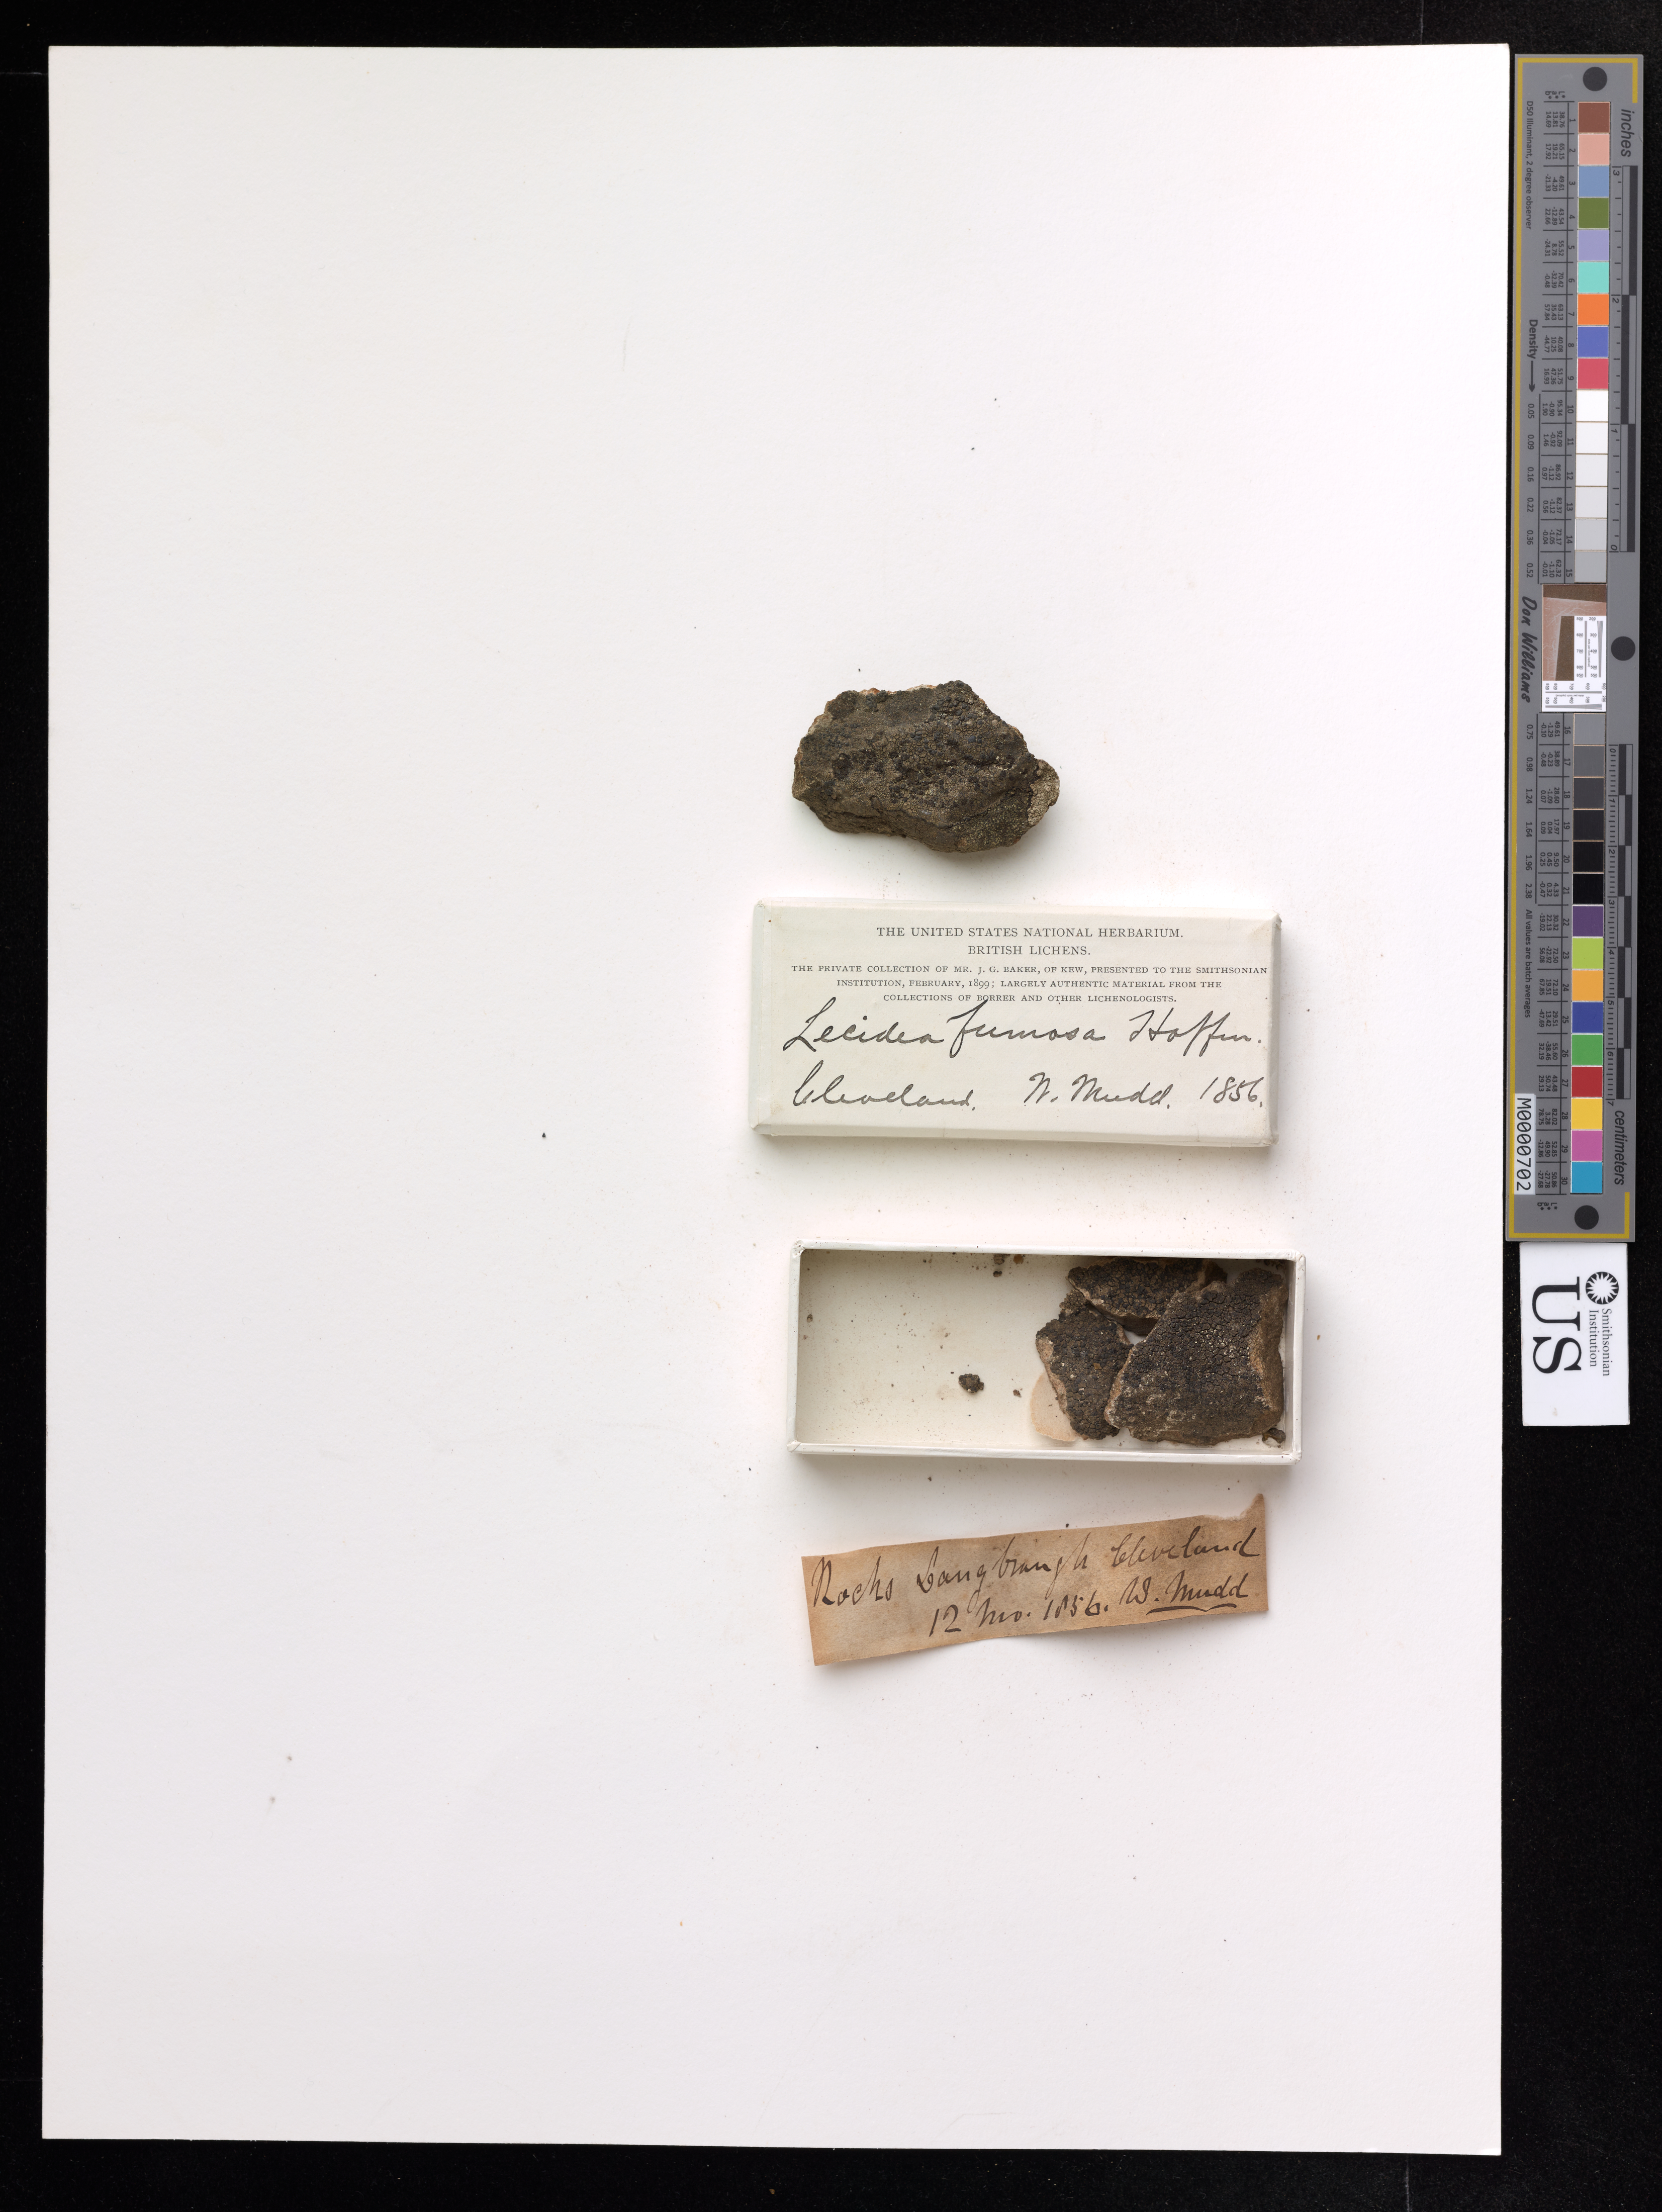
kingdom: Fungi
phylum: Ascomycota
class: Lecanoromycetes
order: Lecideales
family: Lecideaceae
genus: Lecidea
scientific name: Lecidea fuscoatra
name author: (L.) Ach.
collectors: W. Mudd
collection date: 1856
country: United Kingdom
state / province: England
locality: Cleveland.